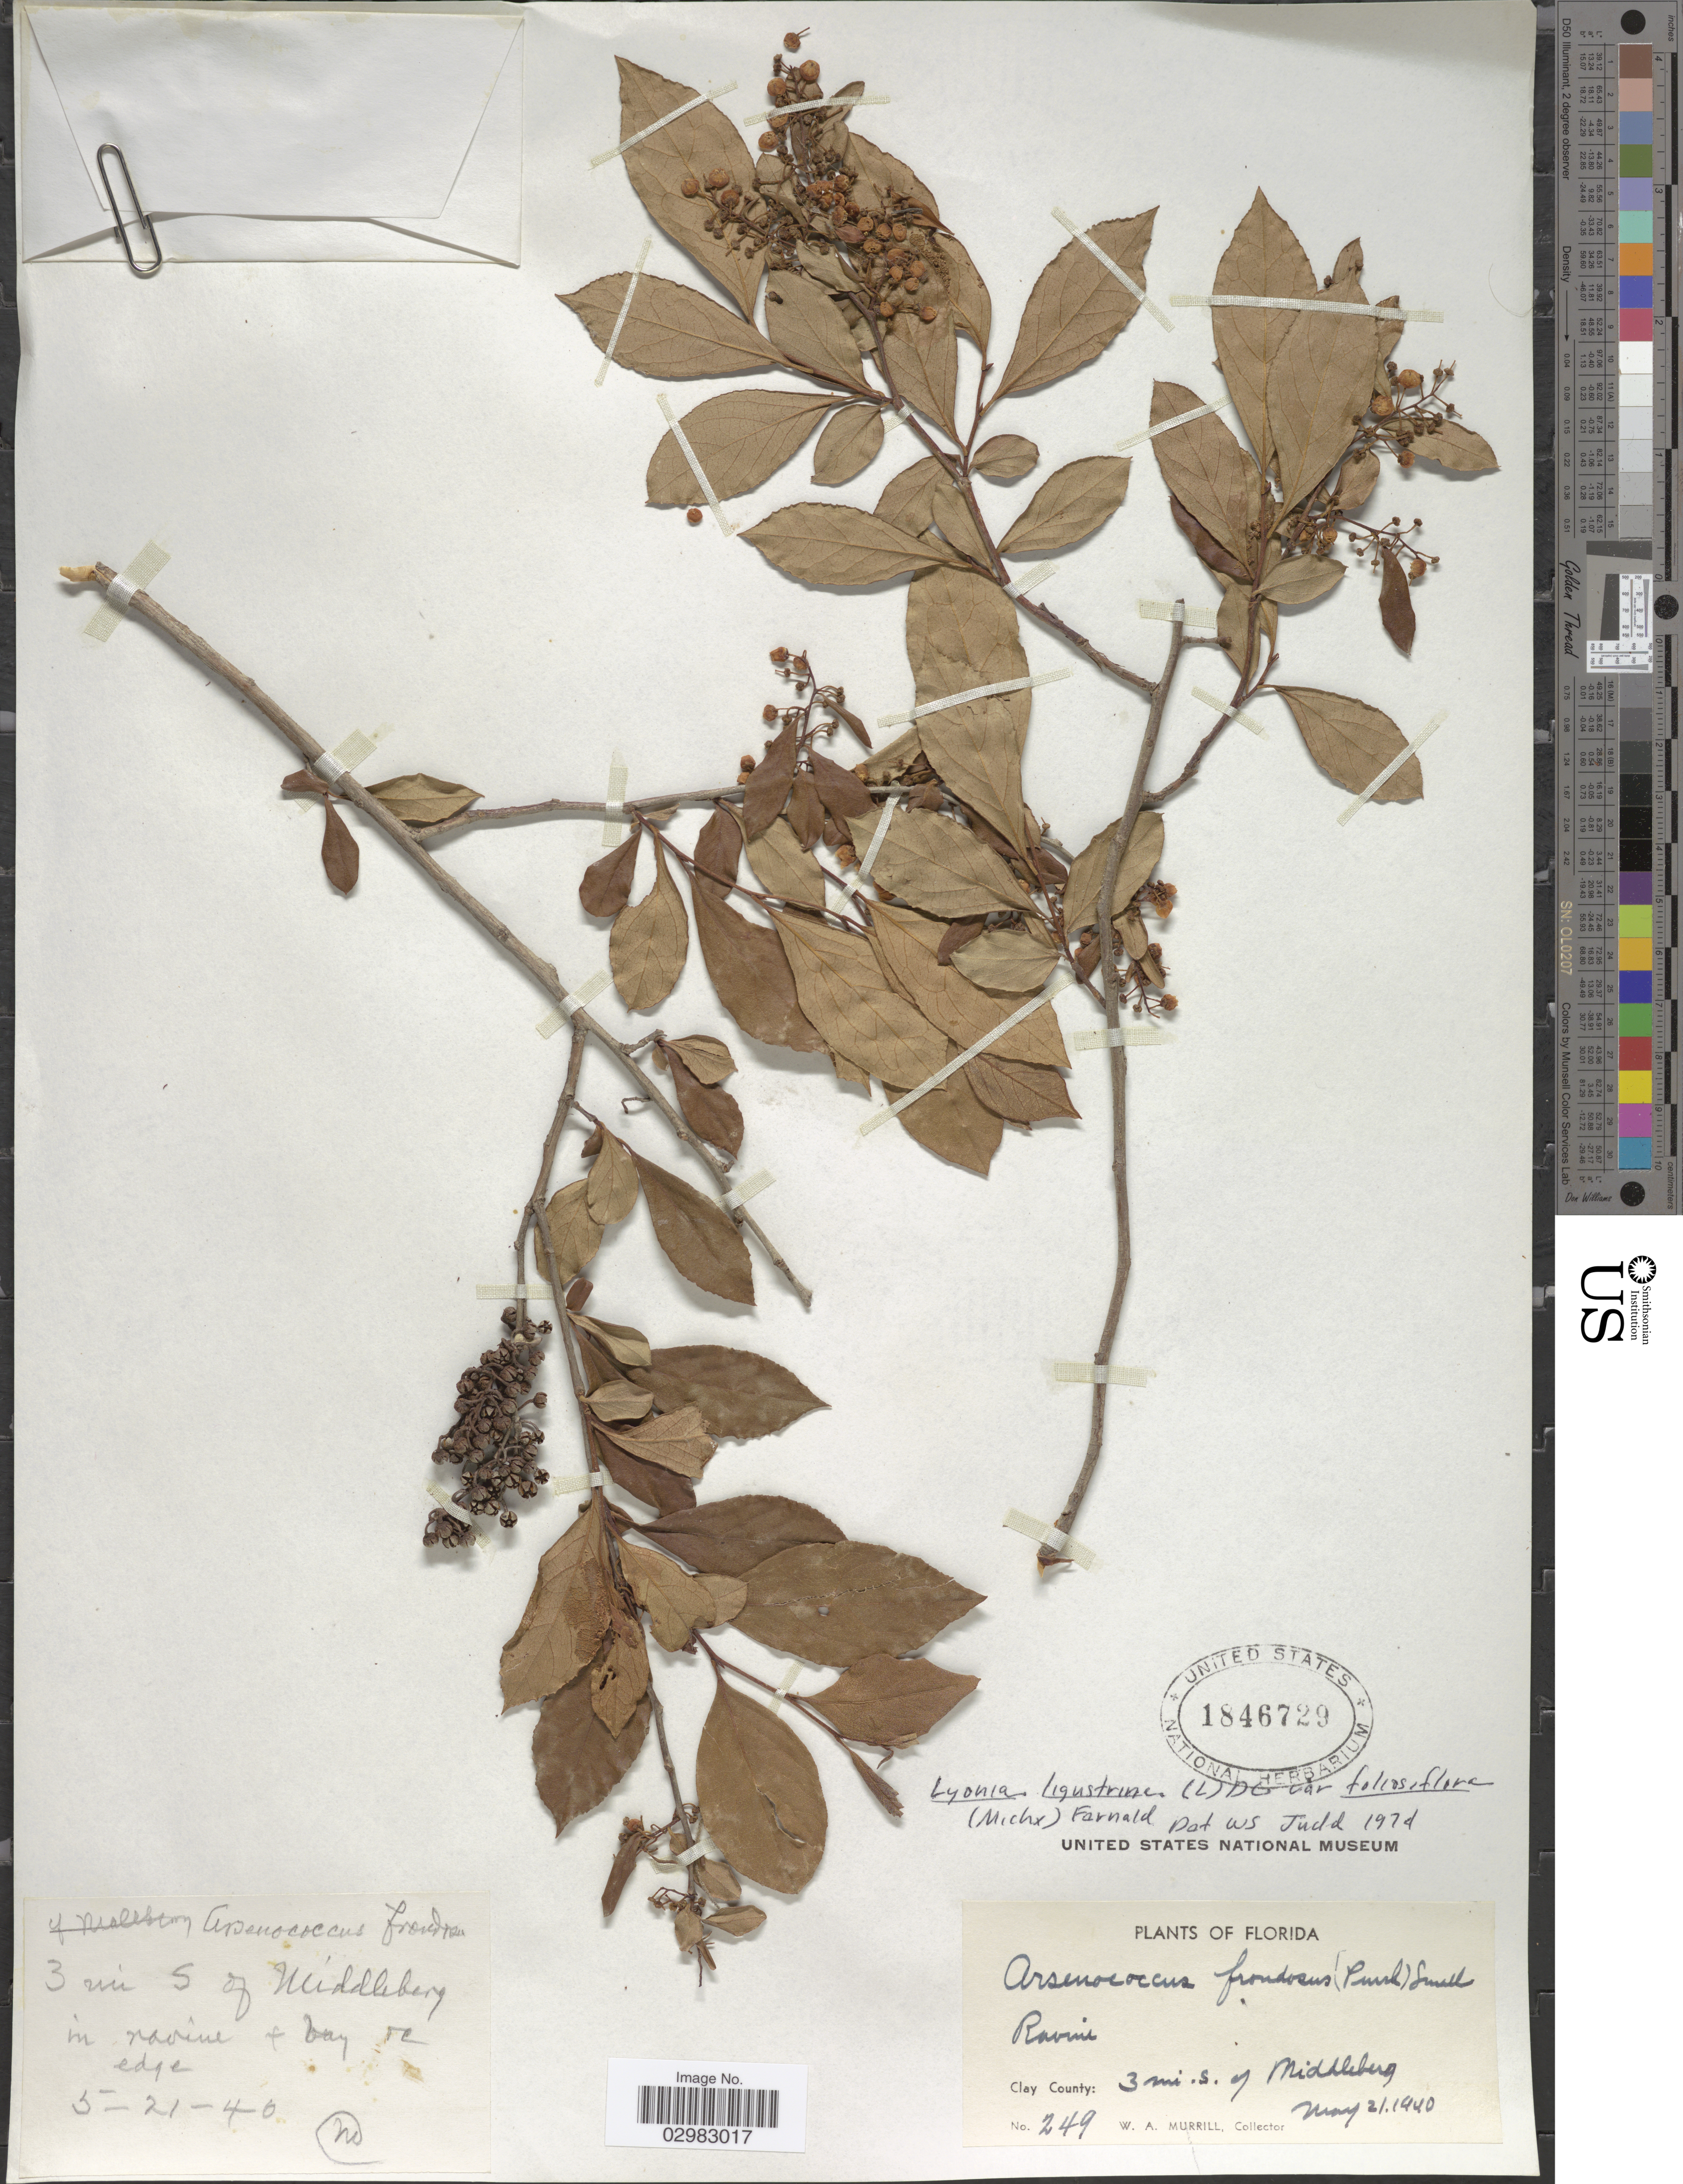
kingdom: Plantae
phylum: Tracheophyta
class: Magnoliopsida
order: Ericales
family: Ericaceae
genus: Lyonia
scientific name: Lyonia ligustrina var. ligustrina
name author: (L.) DC.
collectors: W. A. Murrill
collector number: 249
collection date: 1940-05-21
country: United States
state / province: Florida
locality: Clay County: 3 mi. S. of Middleberg, in ravine + bay se edge.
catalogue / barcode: US 1846729